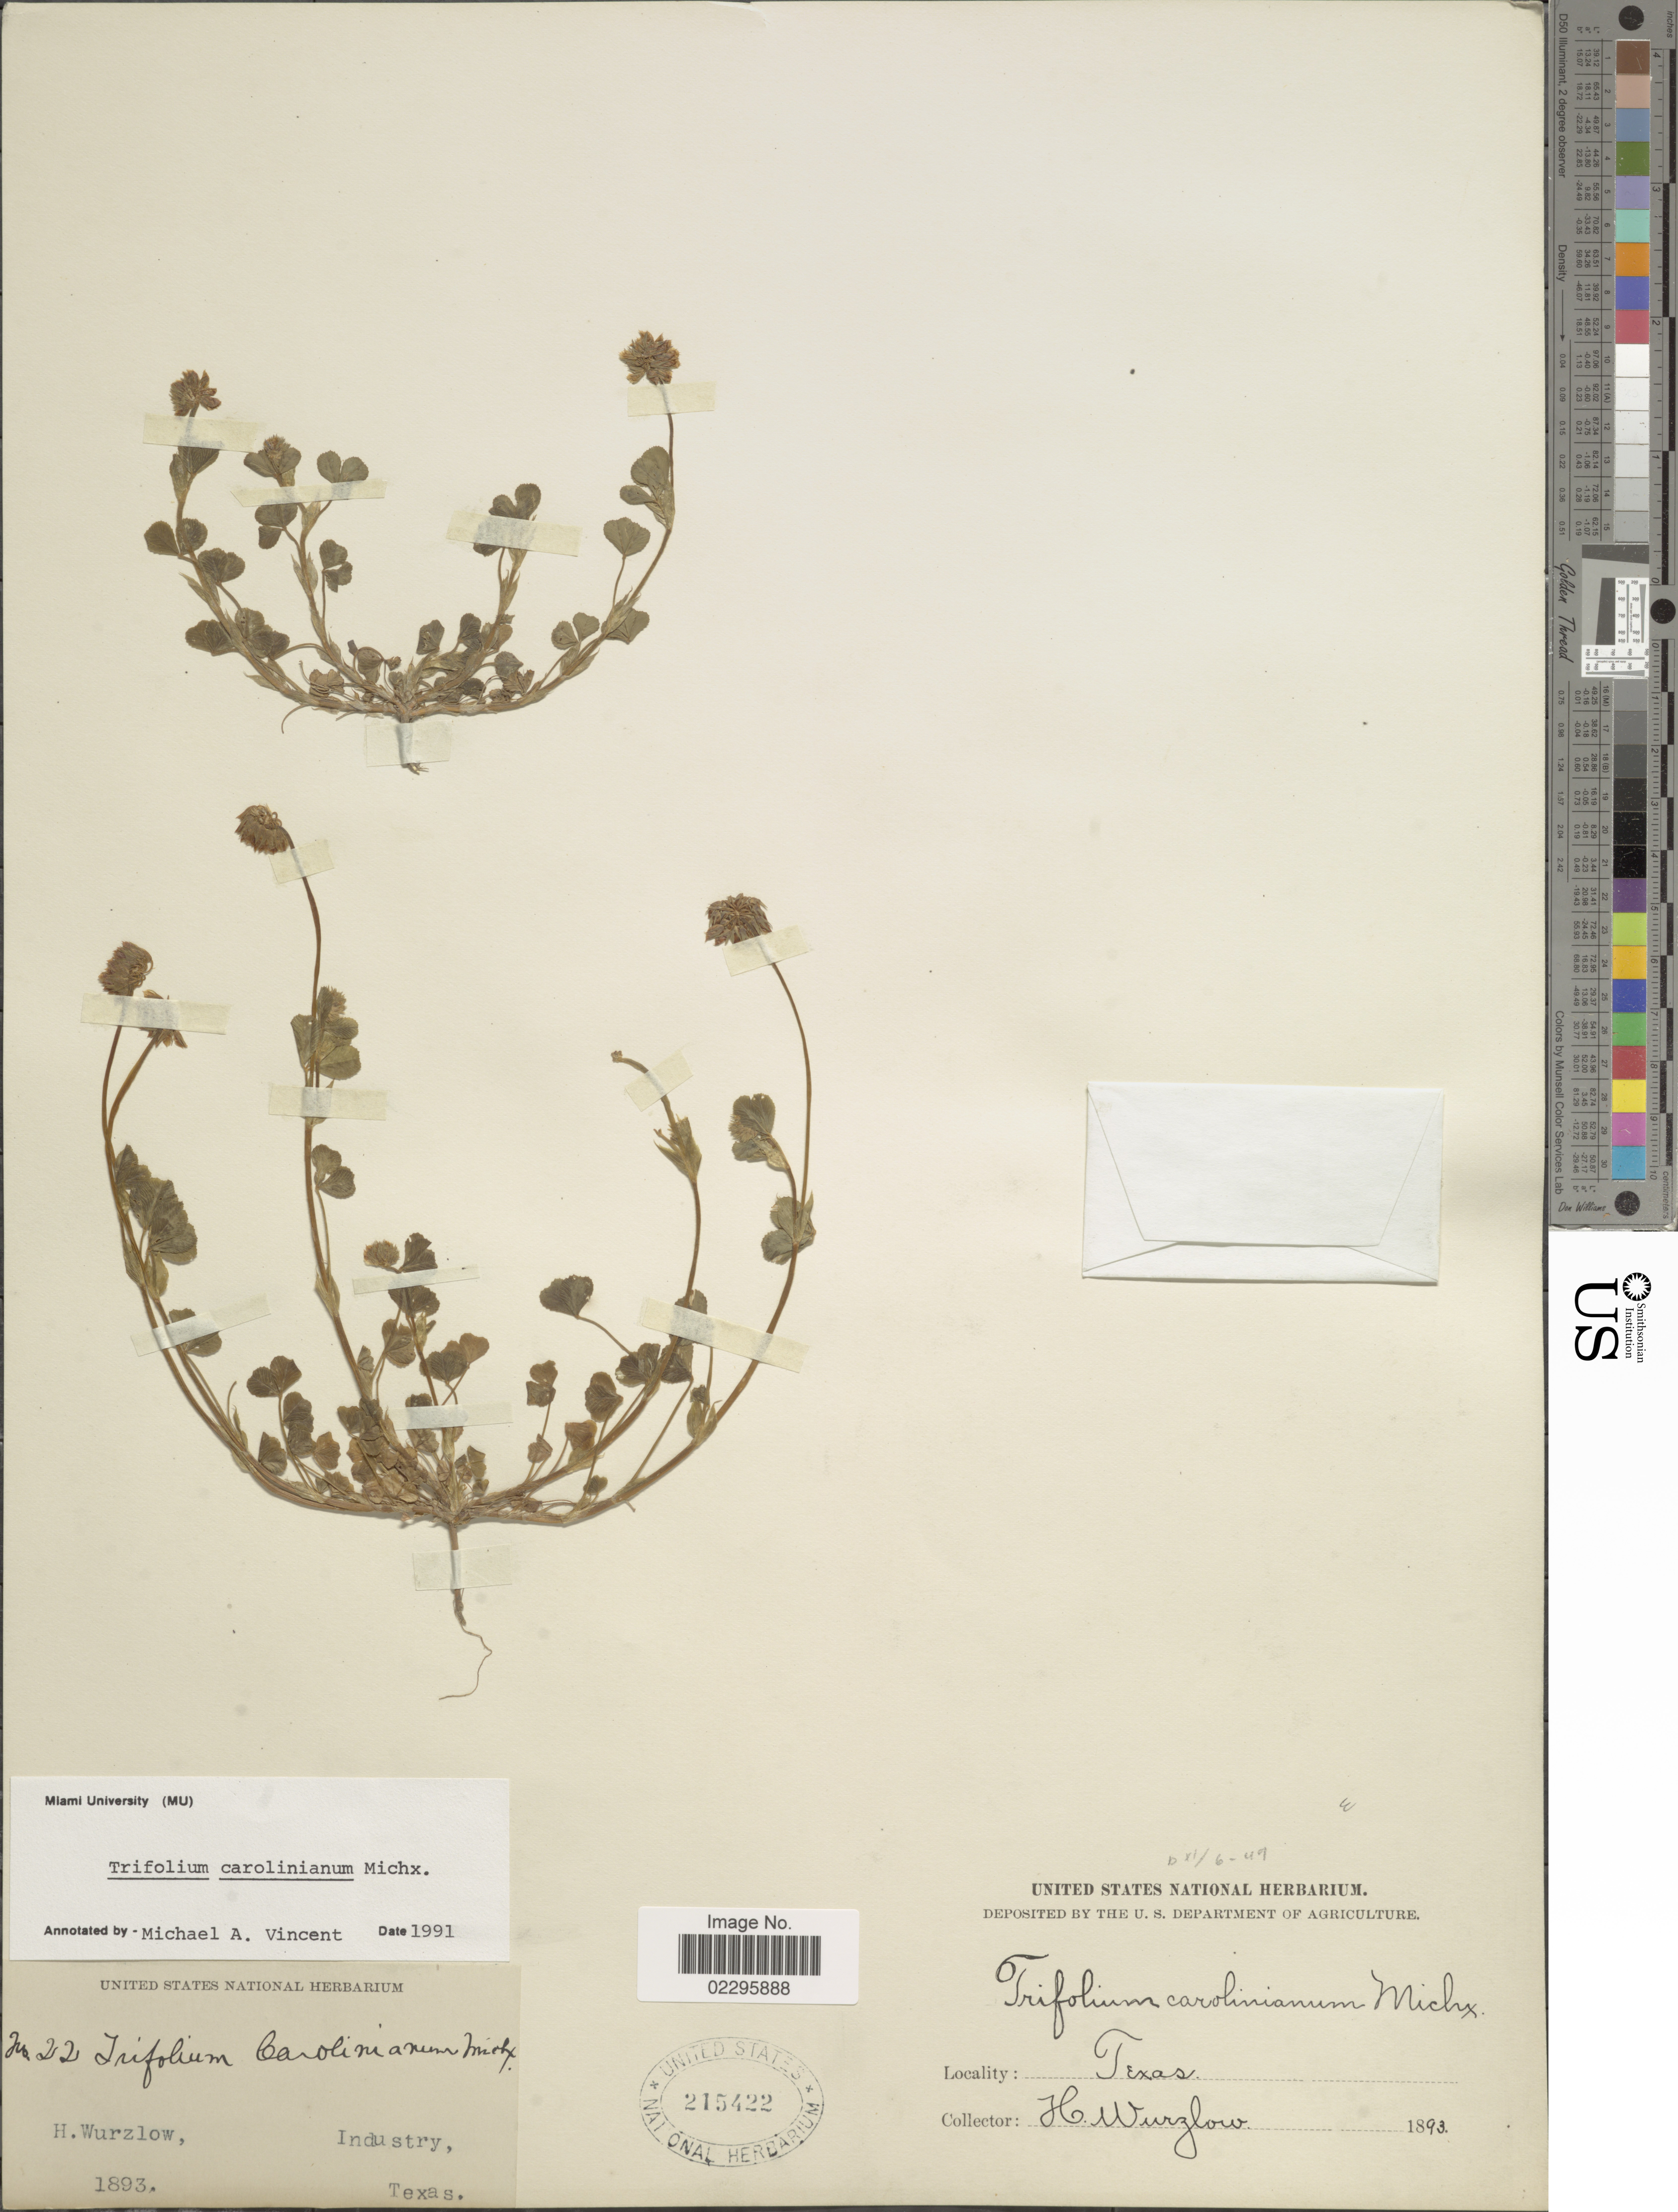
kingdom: Plantae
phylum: Tracheophyta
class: Magnoliopsida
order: Fabales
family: Fabaceae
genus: Trifolium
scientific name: Trifolium carolinianum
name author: Michx.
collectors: H. Wurzlow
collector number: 22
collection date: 1893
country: United States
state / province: Texas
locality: Industry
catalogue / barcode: US 215422